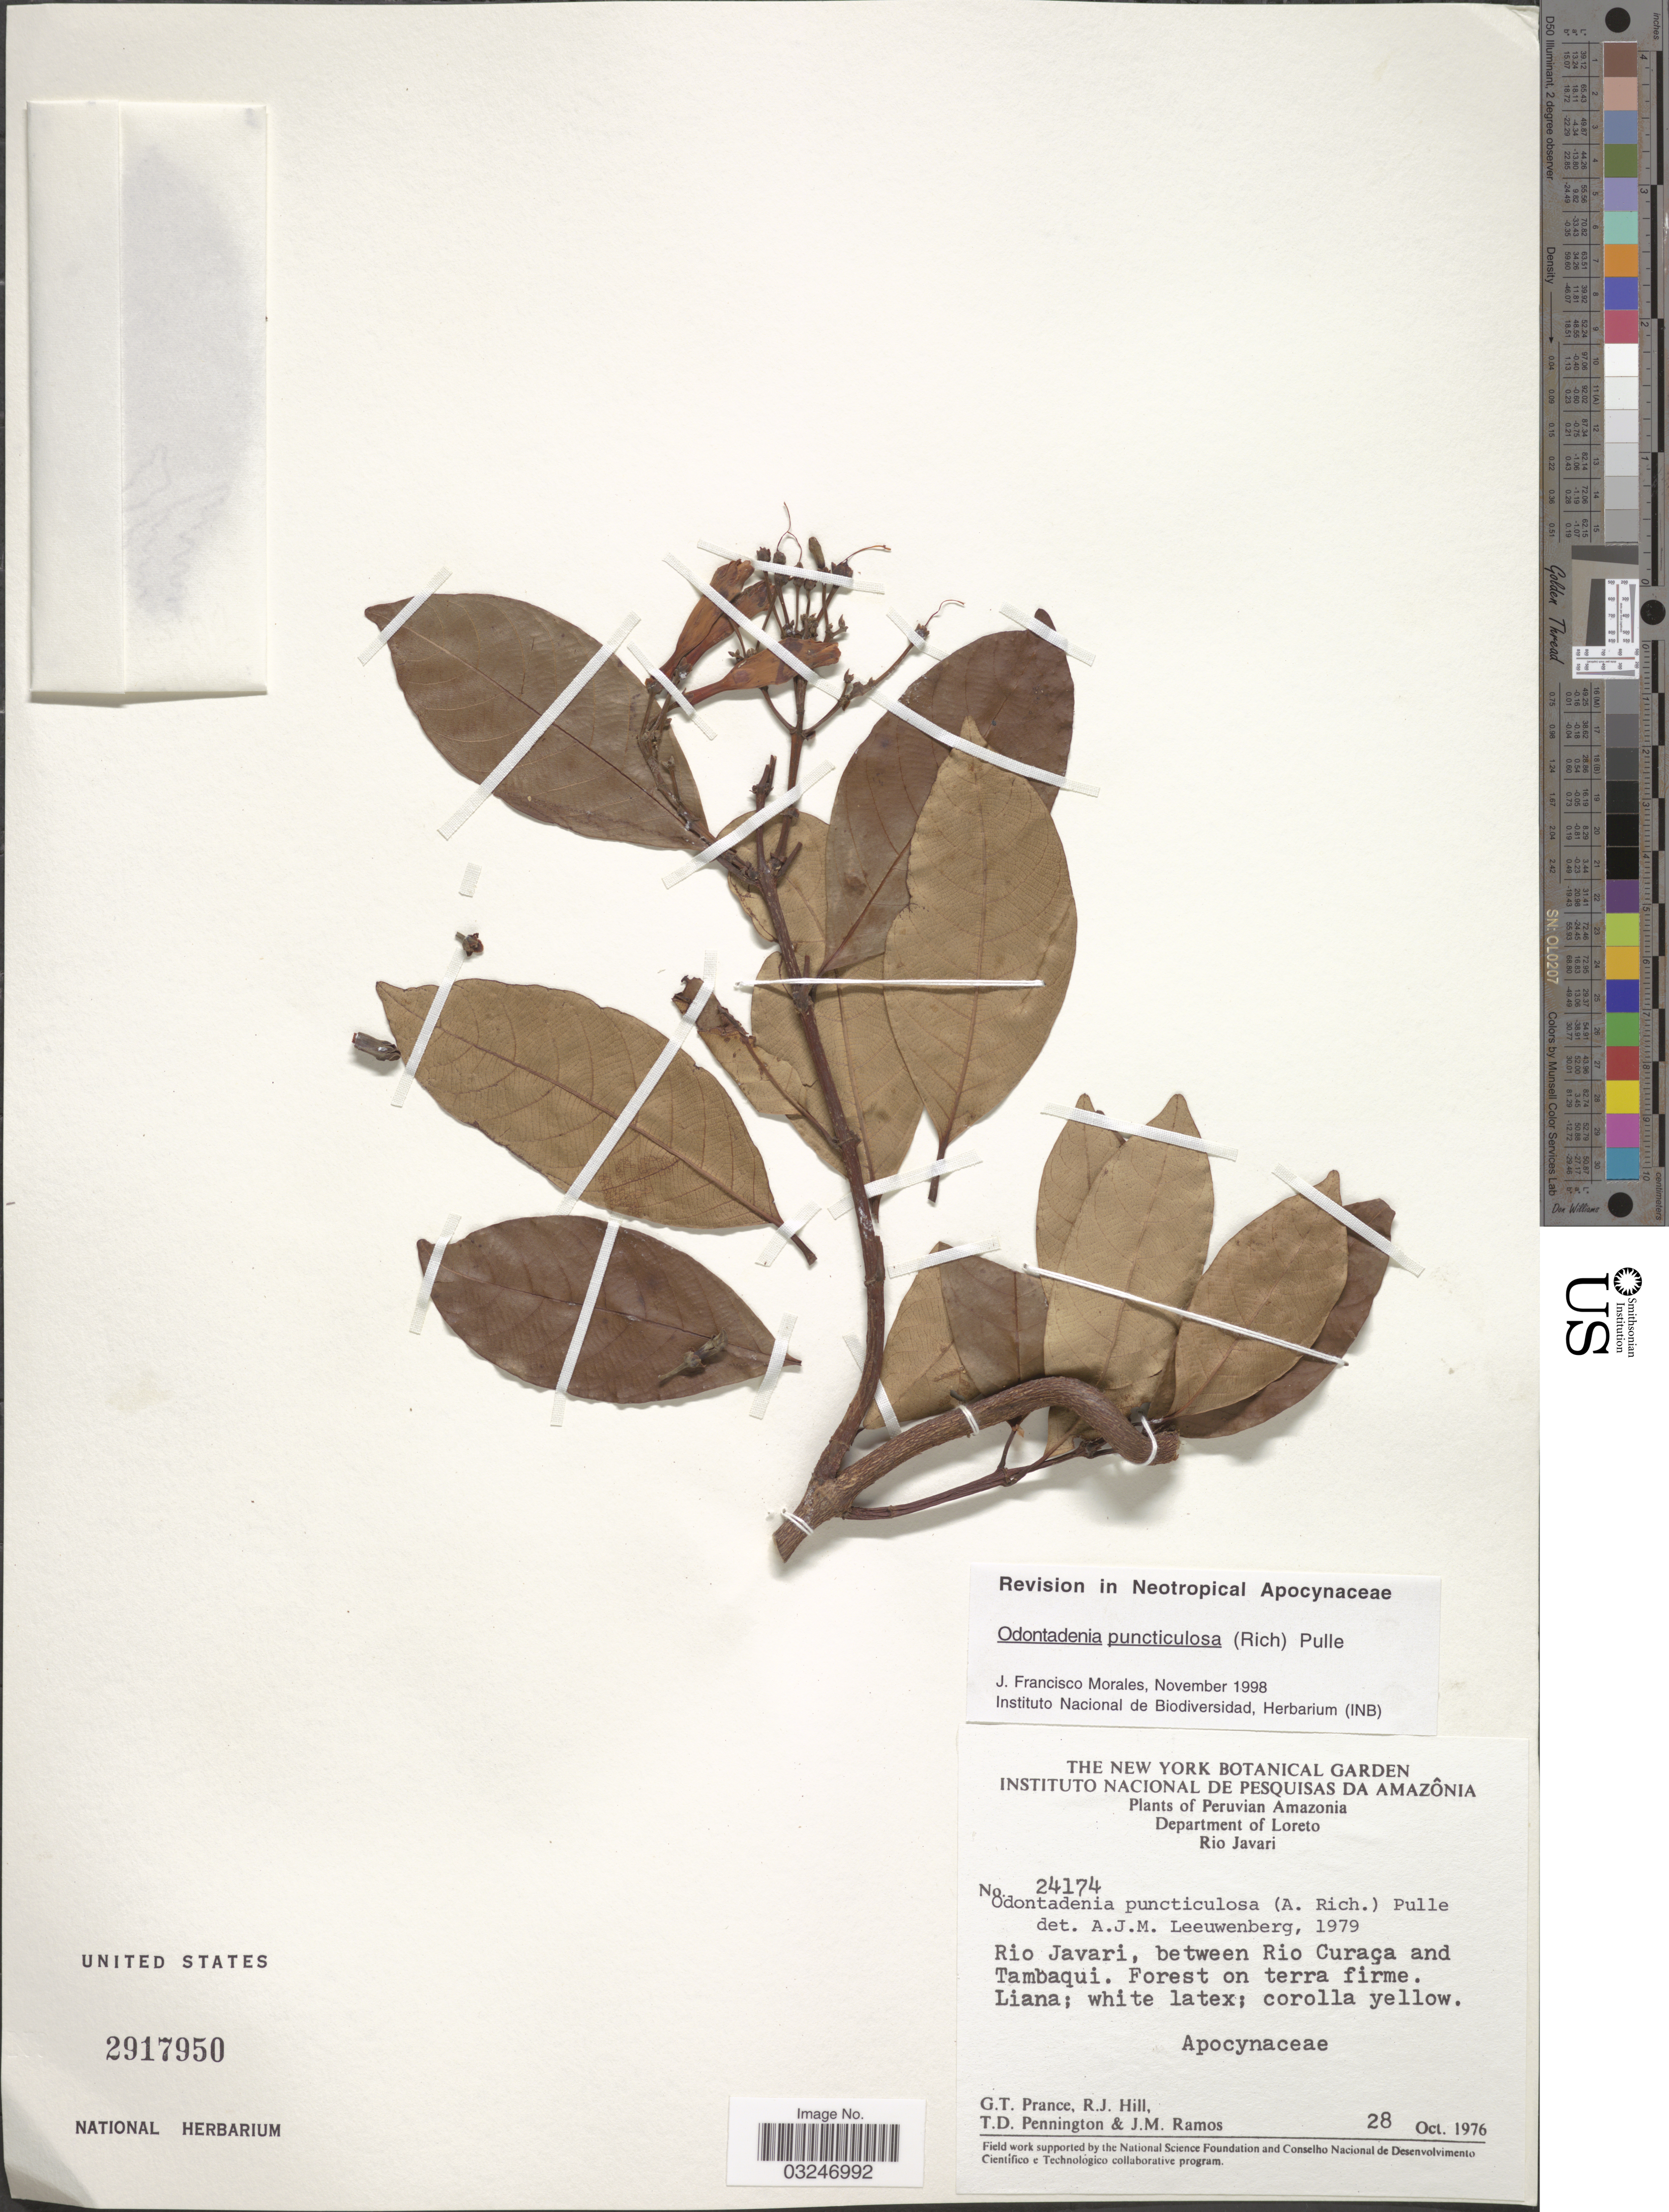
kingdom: Plantae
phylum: Tracheophyta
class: Magnoliopsida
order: Gentianales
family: Apocynaceae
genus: Odontadenia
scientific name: Odontadenia puncticulosa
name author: (Rich.) Pulle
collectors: G. T. Prance, R. J. Hill, T. D. Pennington & J. M. Ramos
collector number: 24174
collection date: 1976-10-28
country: Peru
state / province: Loreto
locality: Peruvian Amazonia. Department of Loreto. Rio Javari. Between Rio Curaça and Tambaqui.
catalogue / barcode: US 2917950